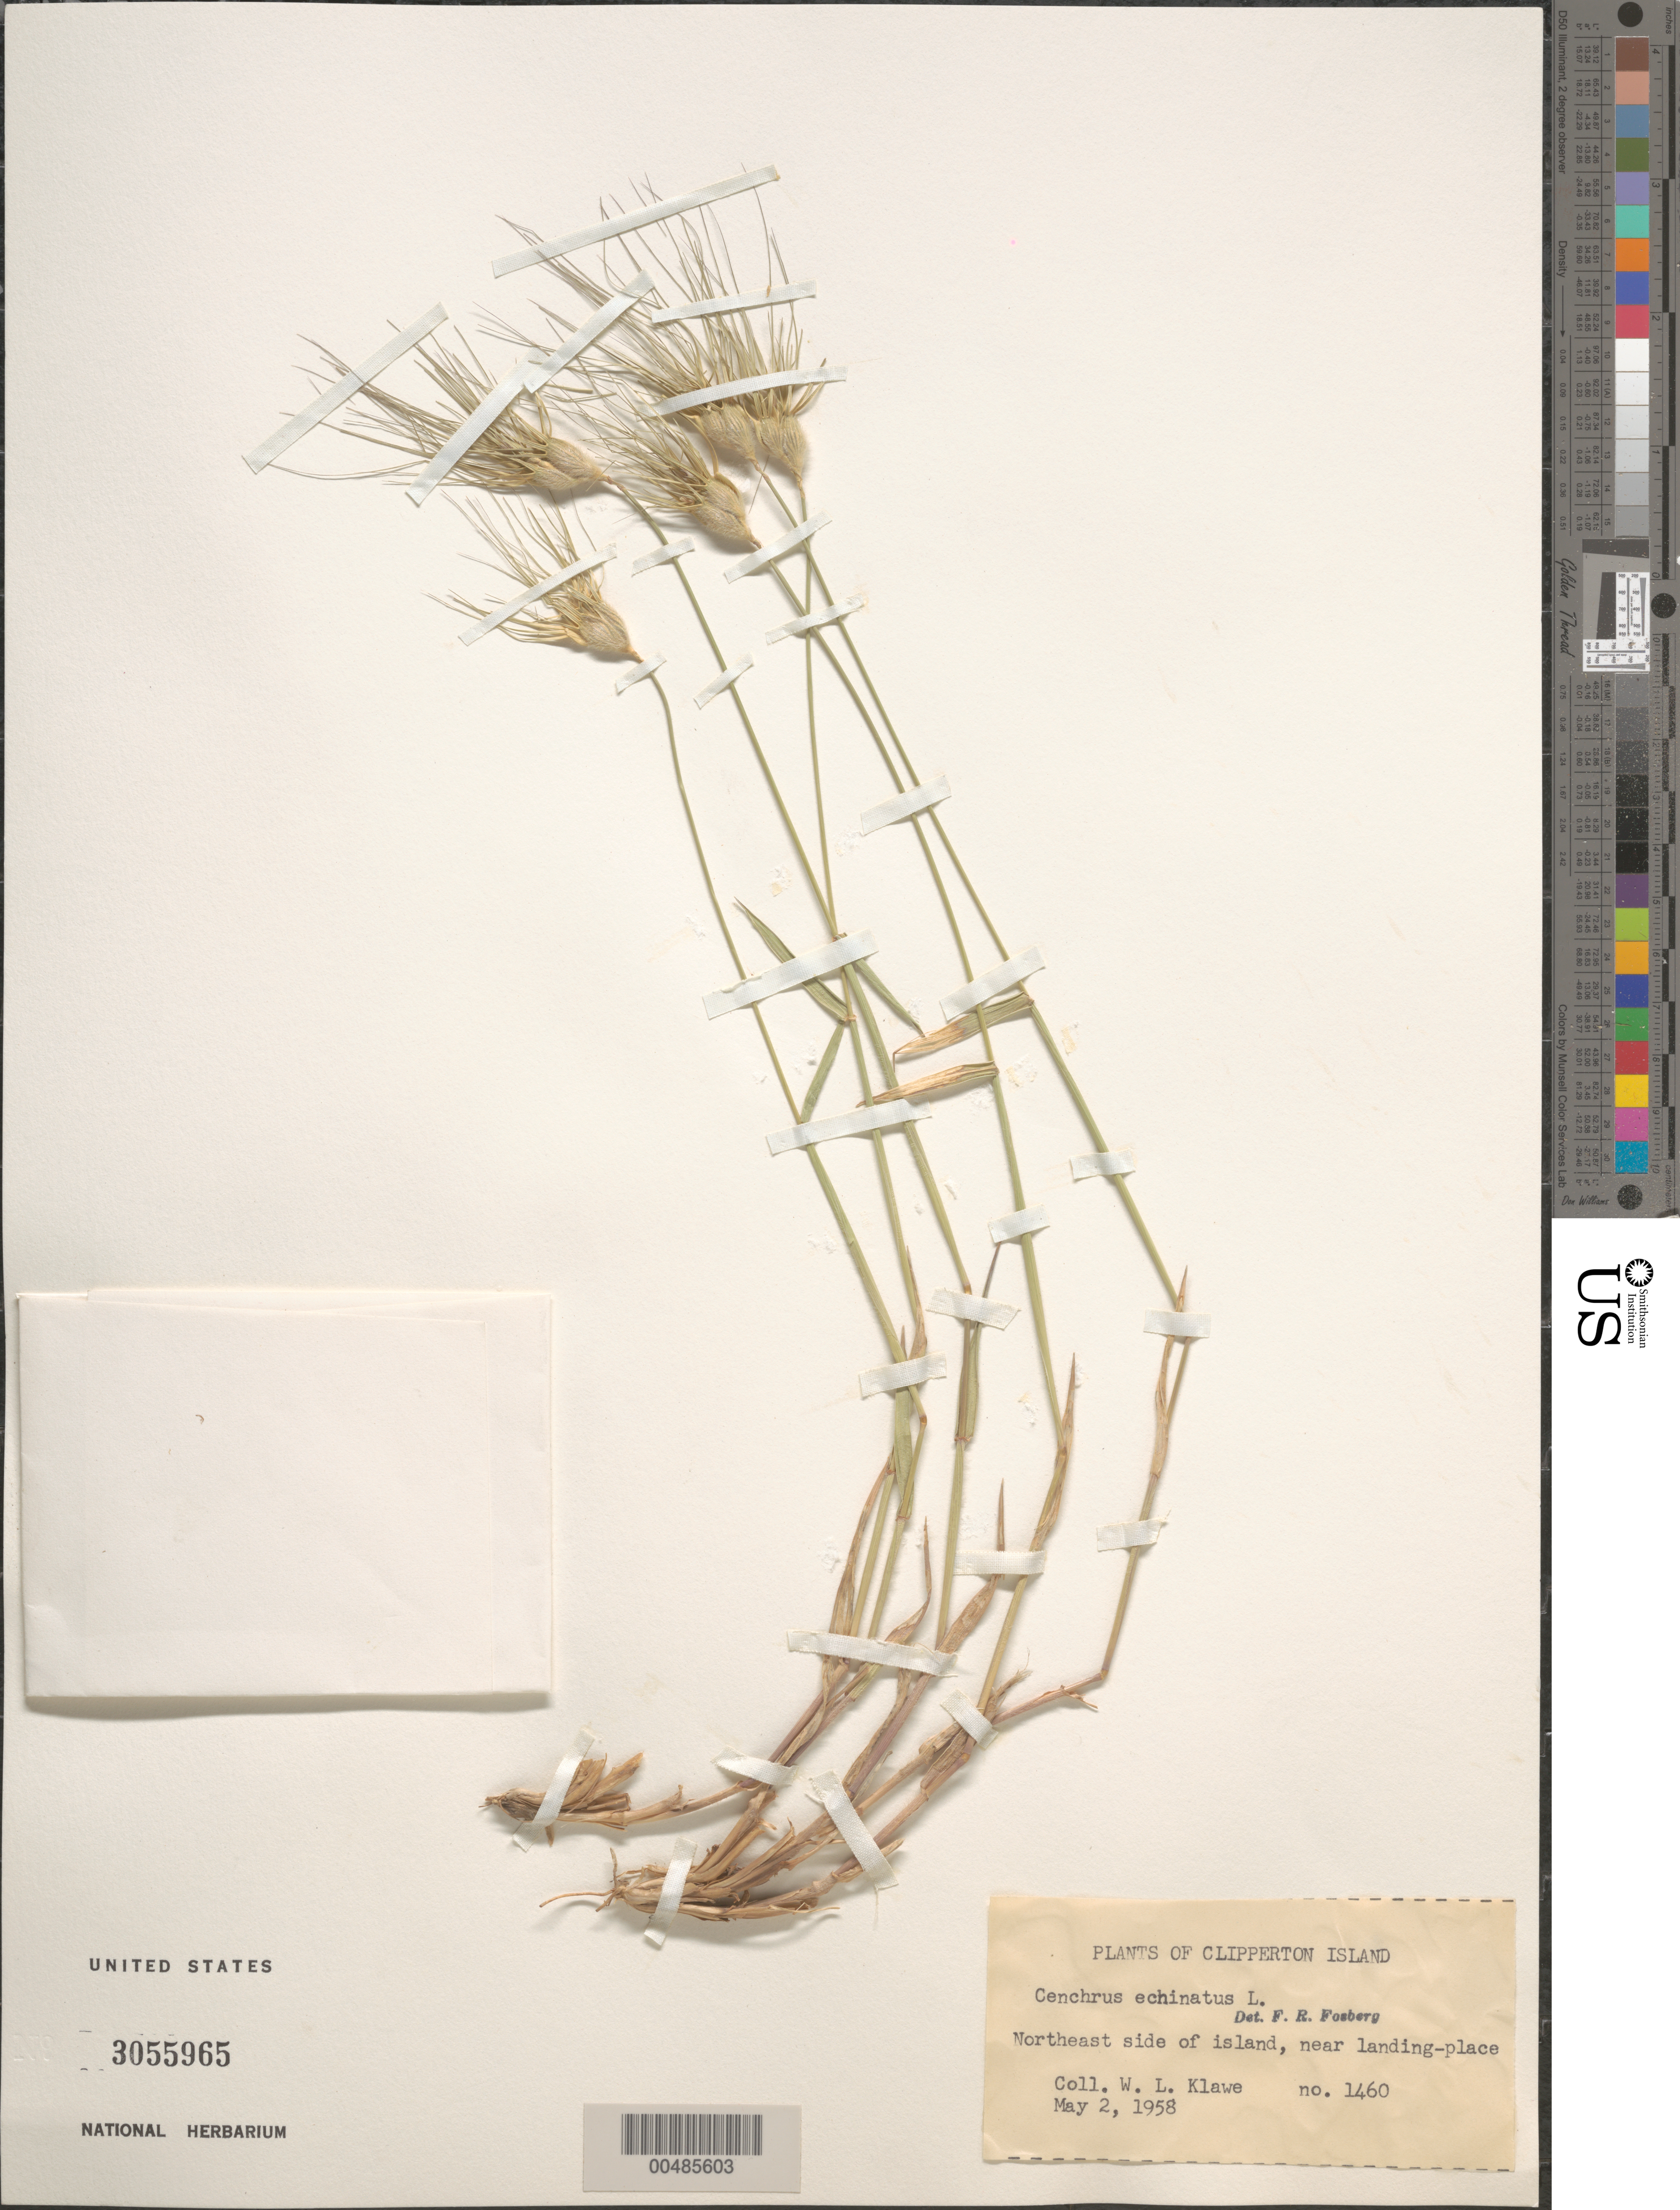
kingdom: Plantae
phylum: Tracheophyta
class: Liliopsida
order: Poales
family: Poaceae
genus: Cenchrus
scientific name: Cenchrus echinatus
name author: L.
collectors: W. Klawe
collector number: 1460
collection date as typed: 2 May 1958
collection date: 1958-05-02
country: Central Am. Pac. Islands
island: Clipperton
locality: Clipperton Island, NE side of island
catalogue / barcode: US 3055965